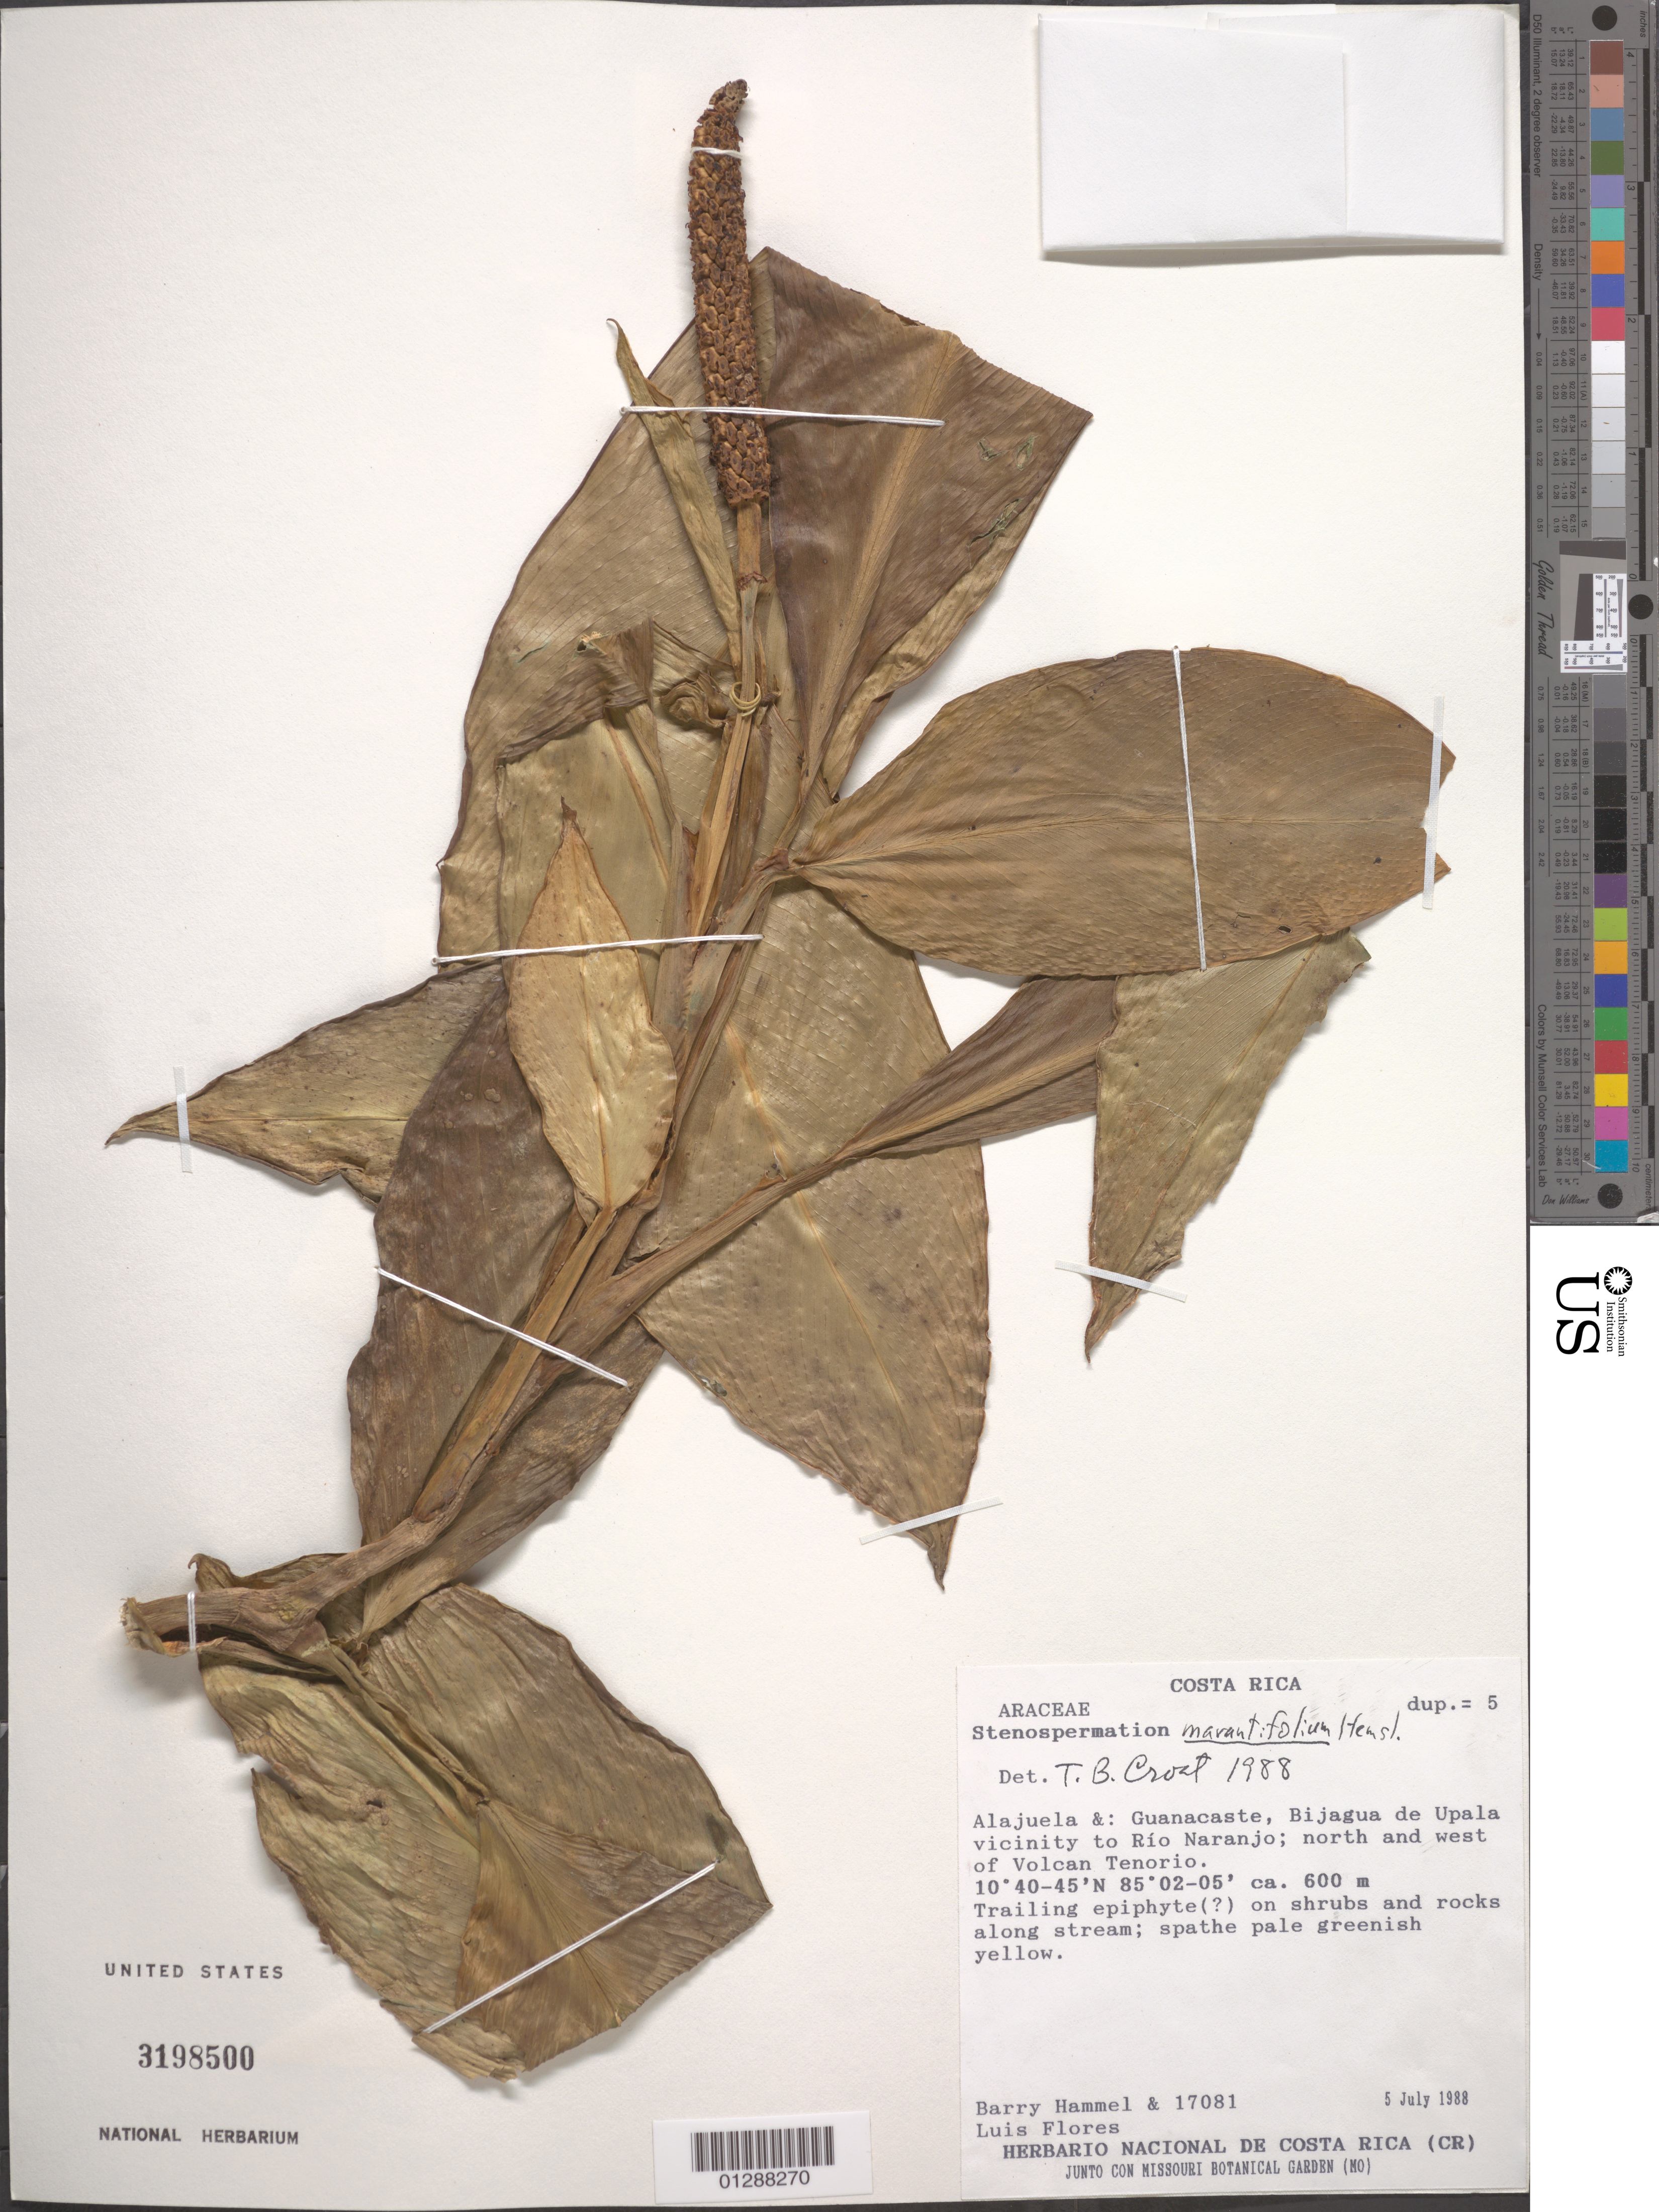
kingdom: Plantae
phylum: Tracheophyta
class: Liliopsida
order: Alismatales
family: Araceae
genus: Stenospermation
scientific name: Stenospermation marantifolium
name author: Hemsl.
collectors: B. Hammel & L. Flores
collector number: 17081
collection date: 1988-07-05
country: Costa Rica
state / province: Alajuela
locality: Alajuela &: Guanacaste, Bijagua de Upala vicinity to Río Naranjo; north and west of Volcan Tenorio.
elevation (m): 600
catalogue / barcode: US 3198500